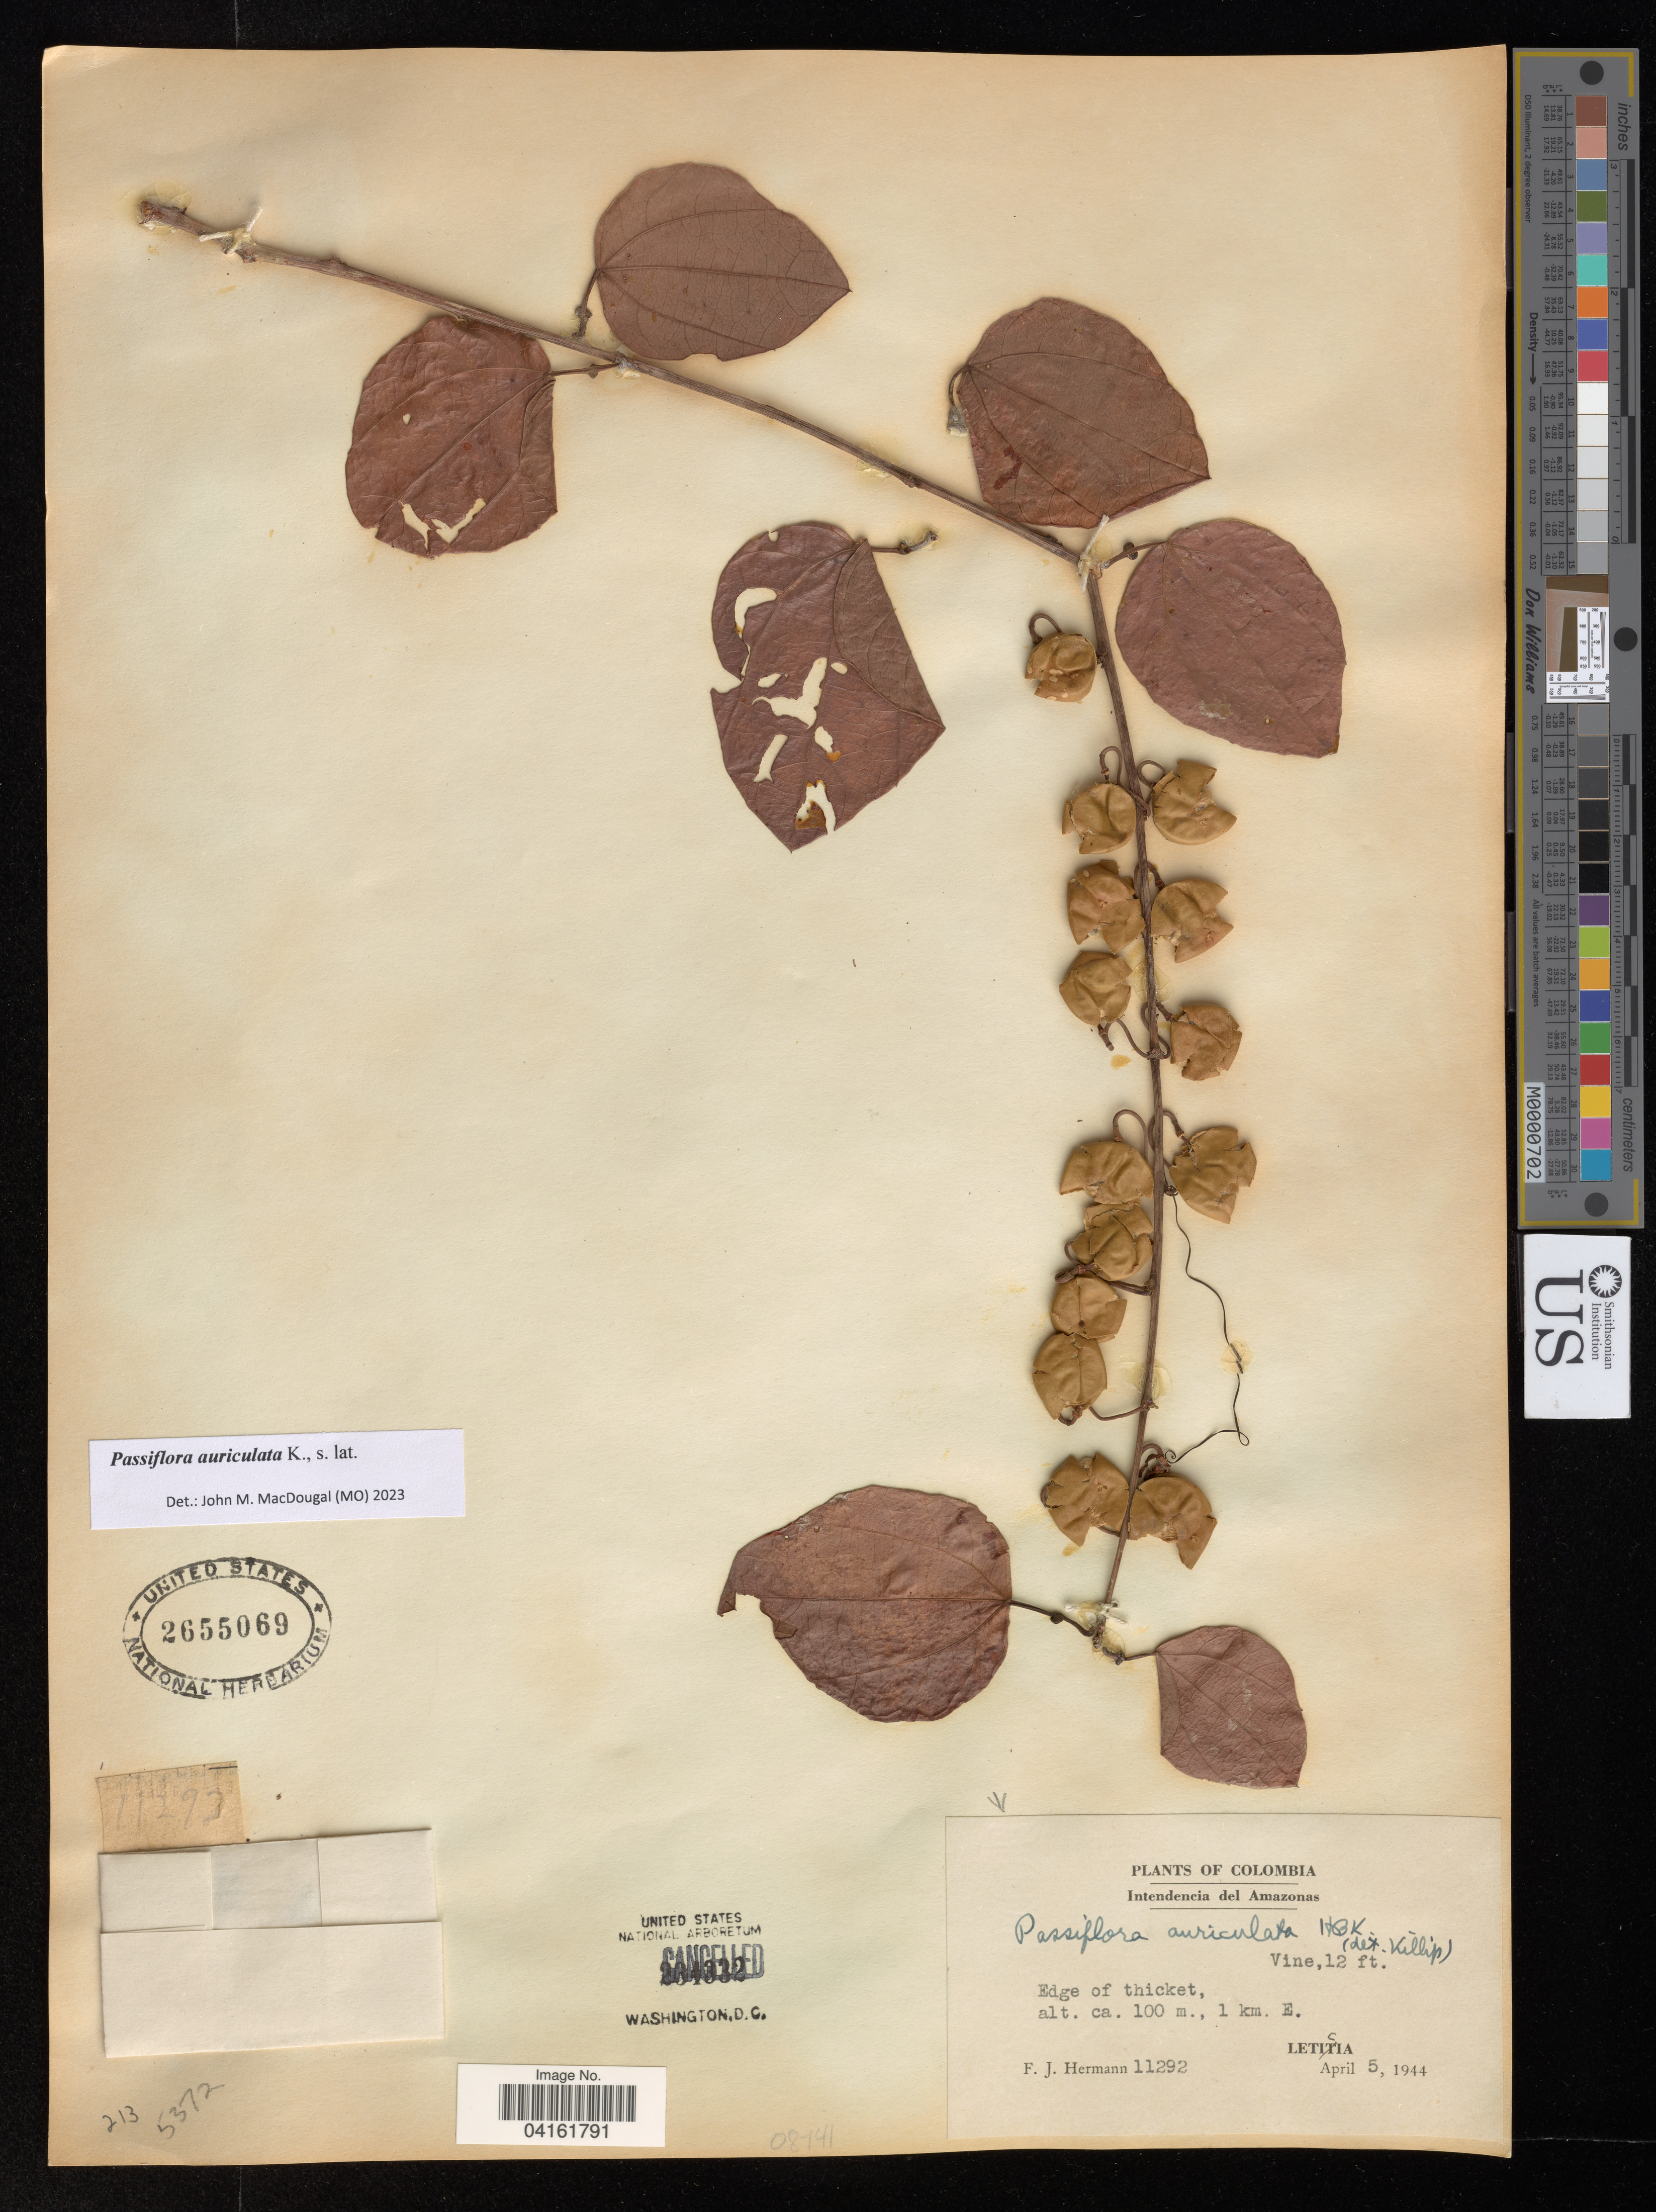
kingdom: Plantae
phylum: Tracheophyta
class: Magnoliopsida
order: Malpighiales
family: Passifloraceae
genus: Passiflora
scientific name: Passiflora auriculata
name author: Kunth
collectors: F. J. Hermann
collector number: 11292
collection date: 1944-04-05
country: Colombia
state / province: Amazonas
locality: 1 km. E. Leticia.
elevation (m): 100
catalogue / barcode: US 2655069